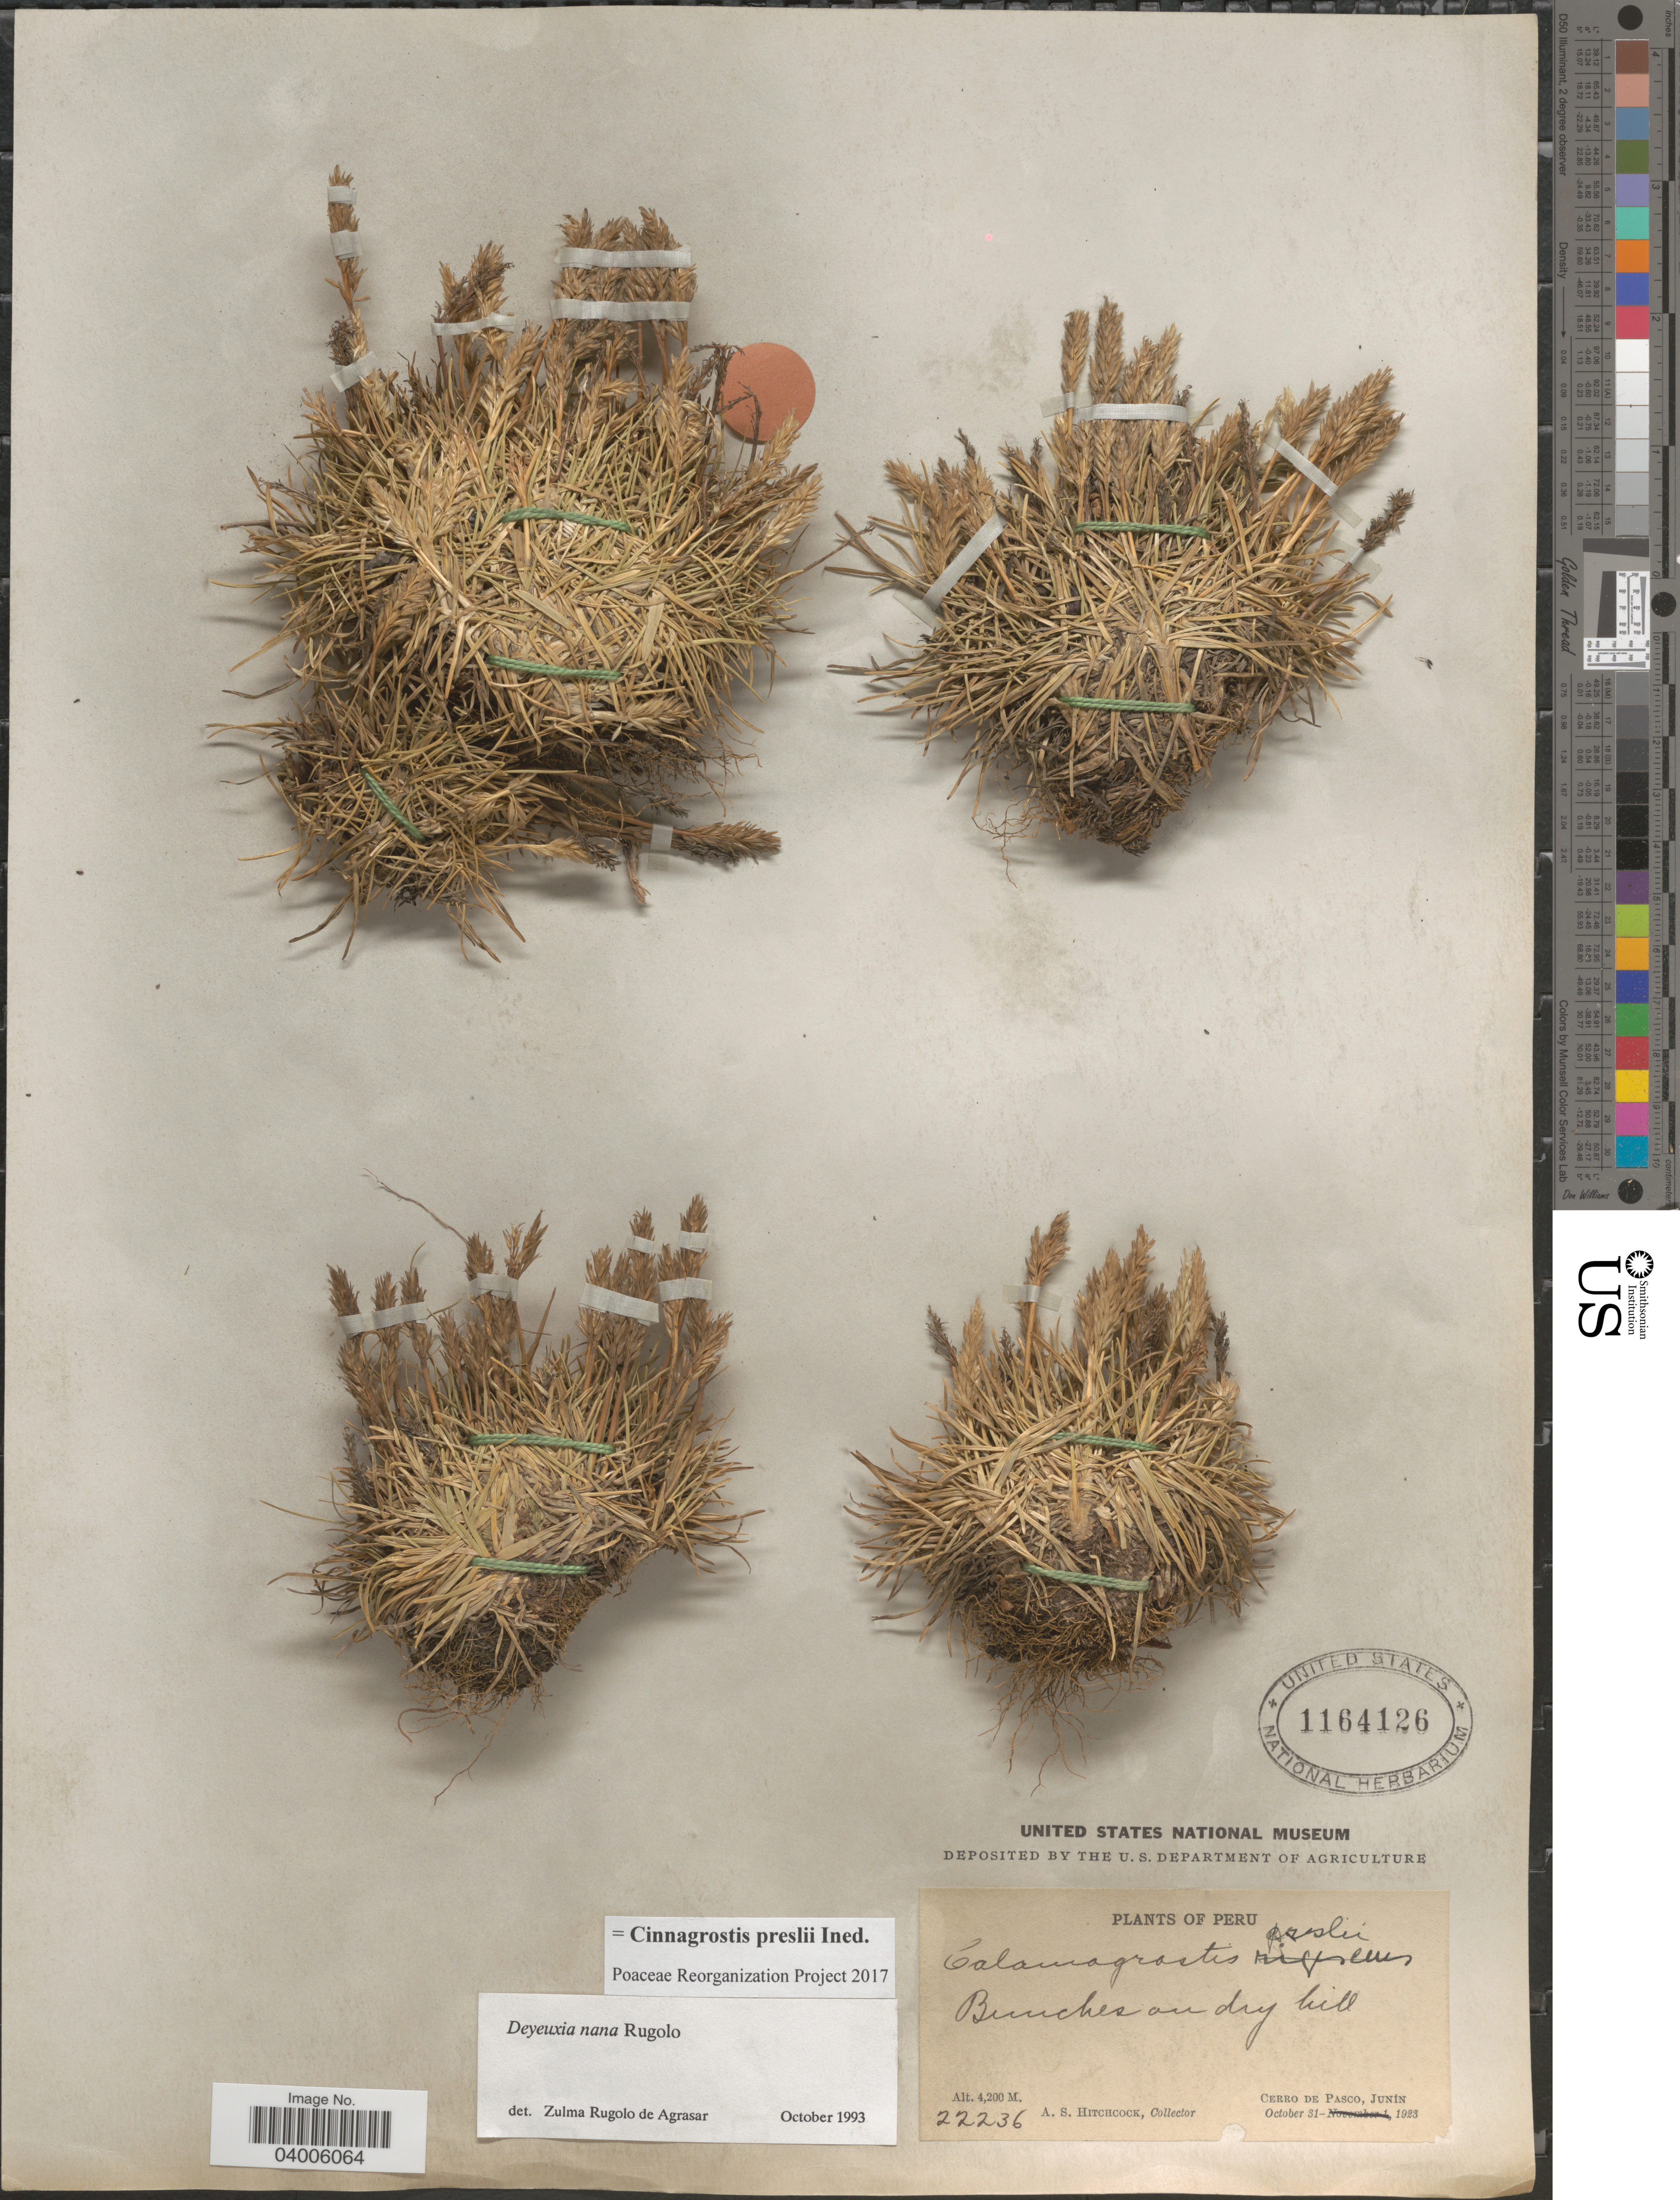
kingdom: Plantae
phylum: Tracheophyta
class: Liliopsida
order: Poales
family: Poaceae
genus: Cinnagrostis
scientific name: Cinnagrostis preslii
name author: (Kunth) P.M. Peterson et al.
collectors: A. S. Hitchcock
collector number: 22236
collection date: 1923-10-31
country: Peru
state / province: Junín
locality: Cerro de Pasco.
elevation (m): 4200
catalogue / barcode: US 1164126